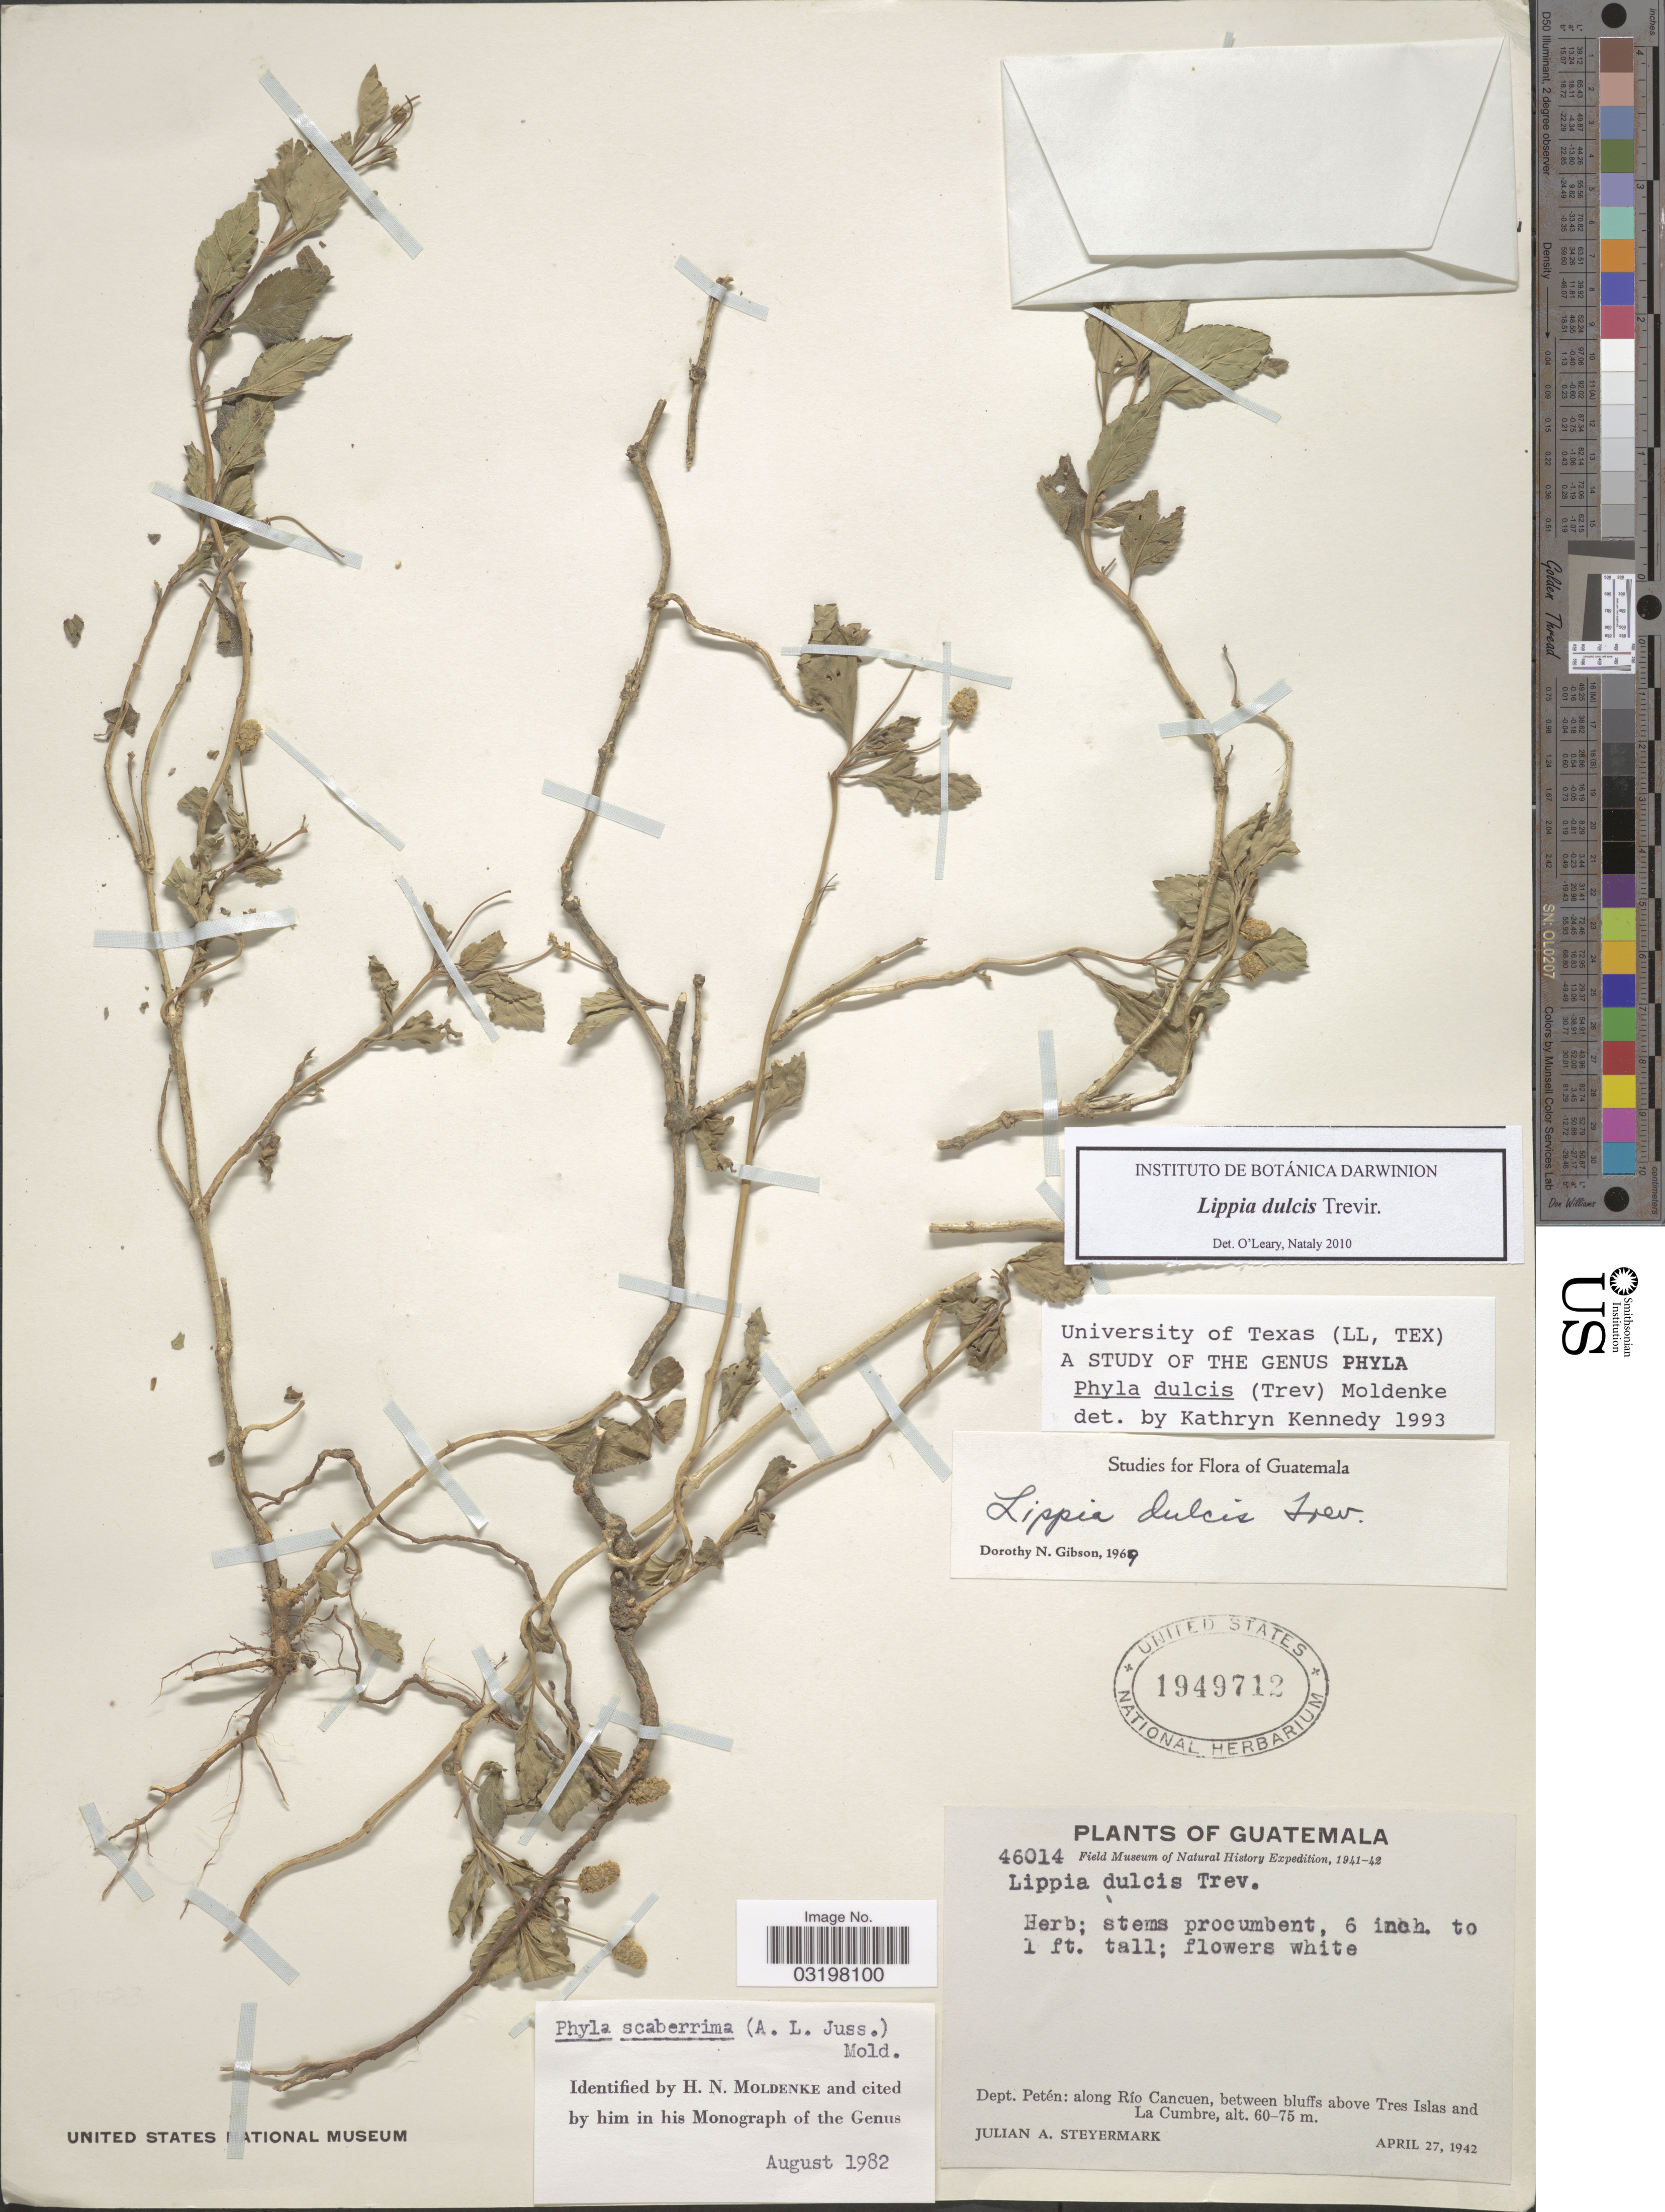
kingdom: Plantae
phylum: Tracheophyta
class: Magnoliopsida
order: Lamiales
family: Verbenaceae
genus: Lippia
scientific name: Lippia dulcis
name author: Trevis.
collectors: J. Steyermark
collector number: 46014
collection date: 1942-04-27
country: Guatemala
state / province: El Petén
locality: Dept. Péten: Along Río Cancuen, between bluffs above Tres Islas and La Cumbre.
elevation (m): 60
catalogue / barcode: US 1949712